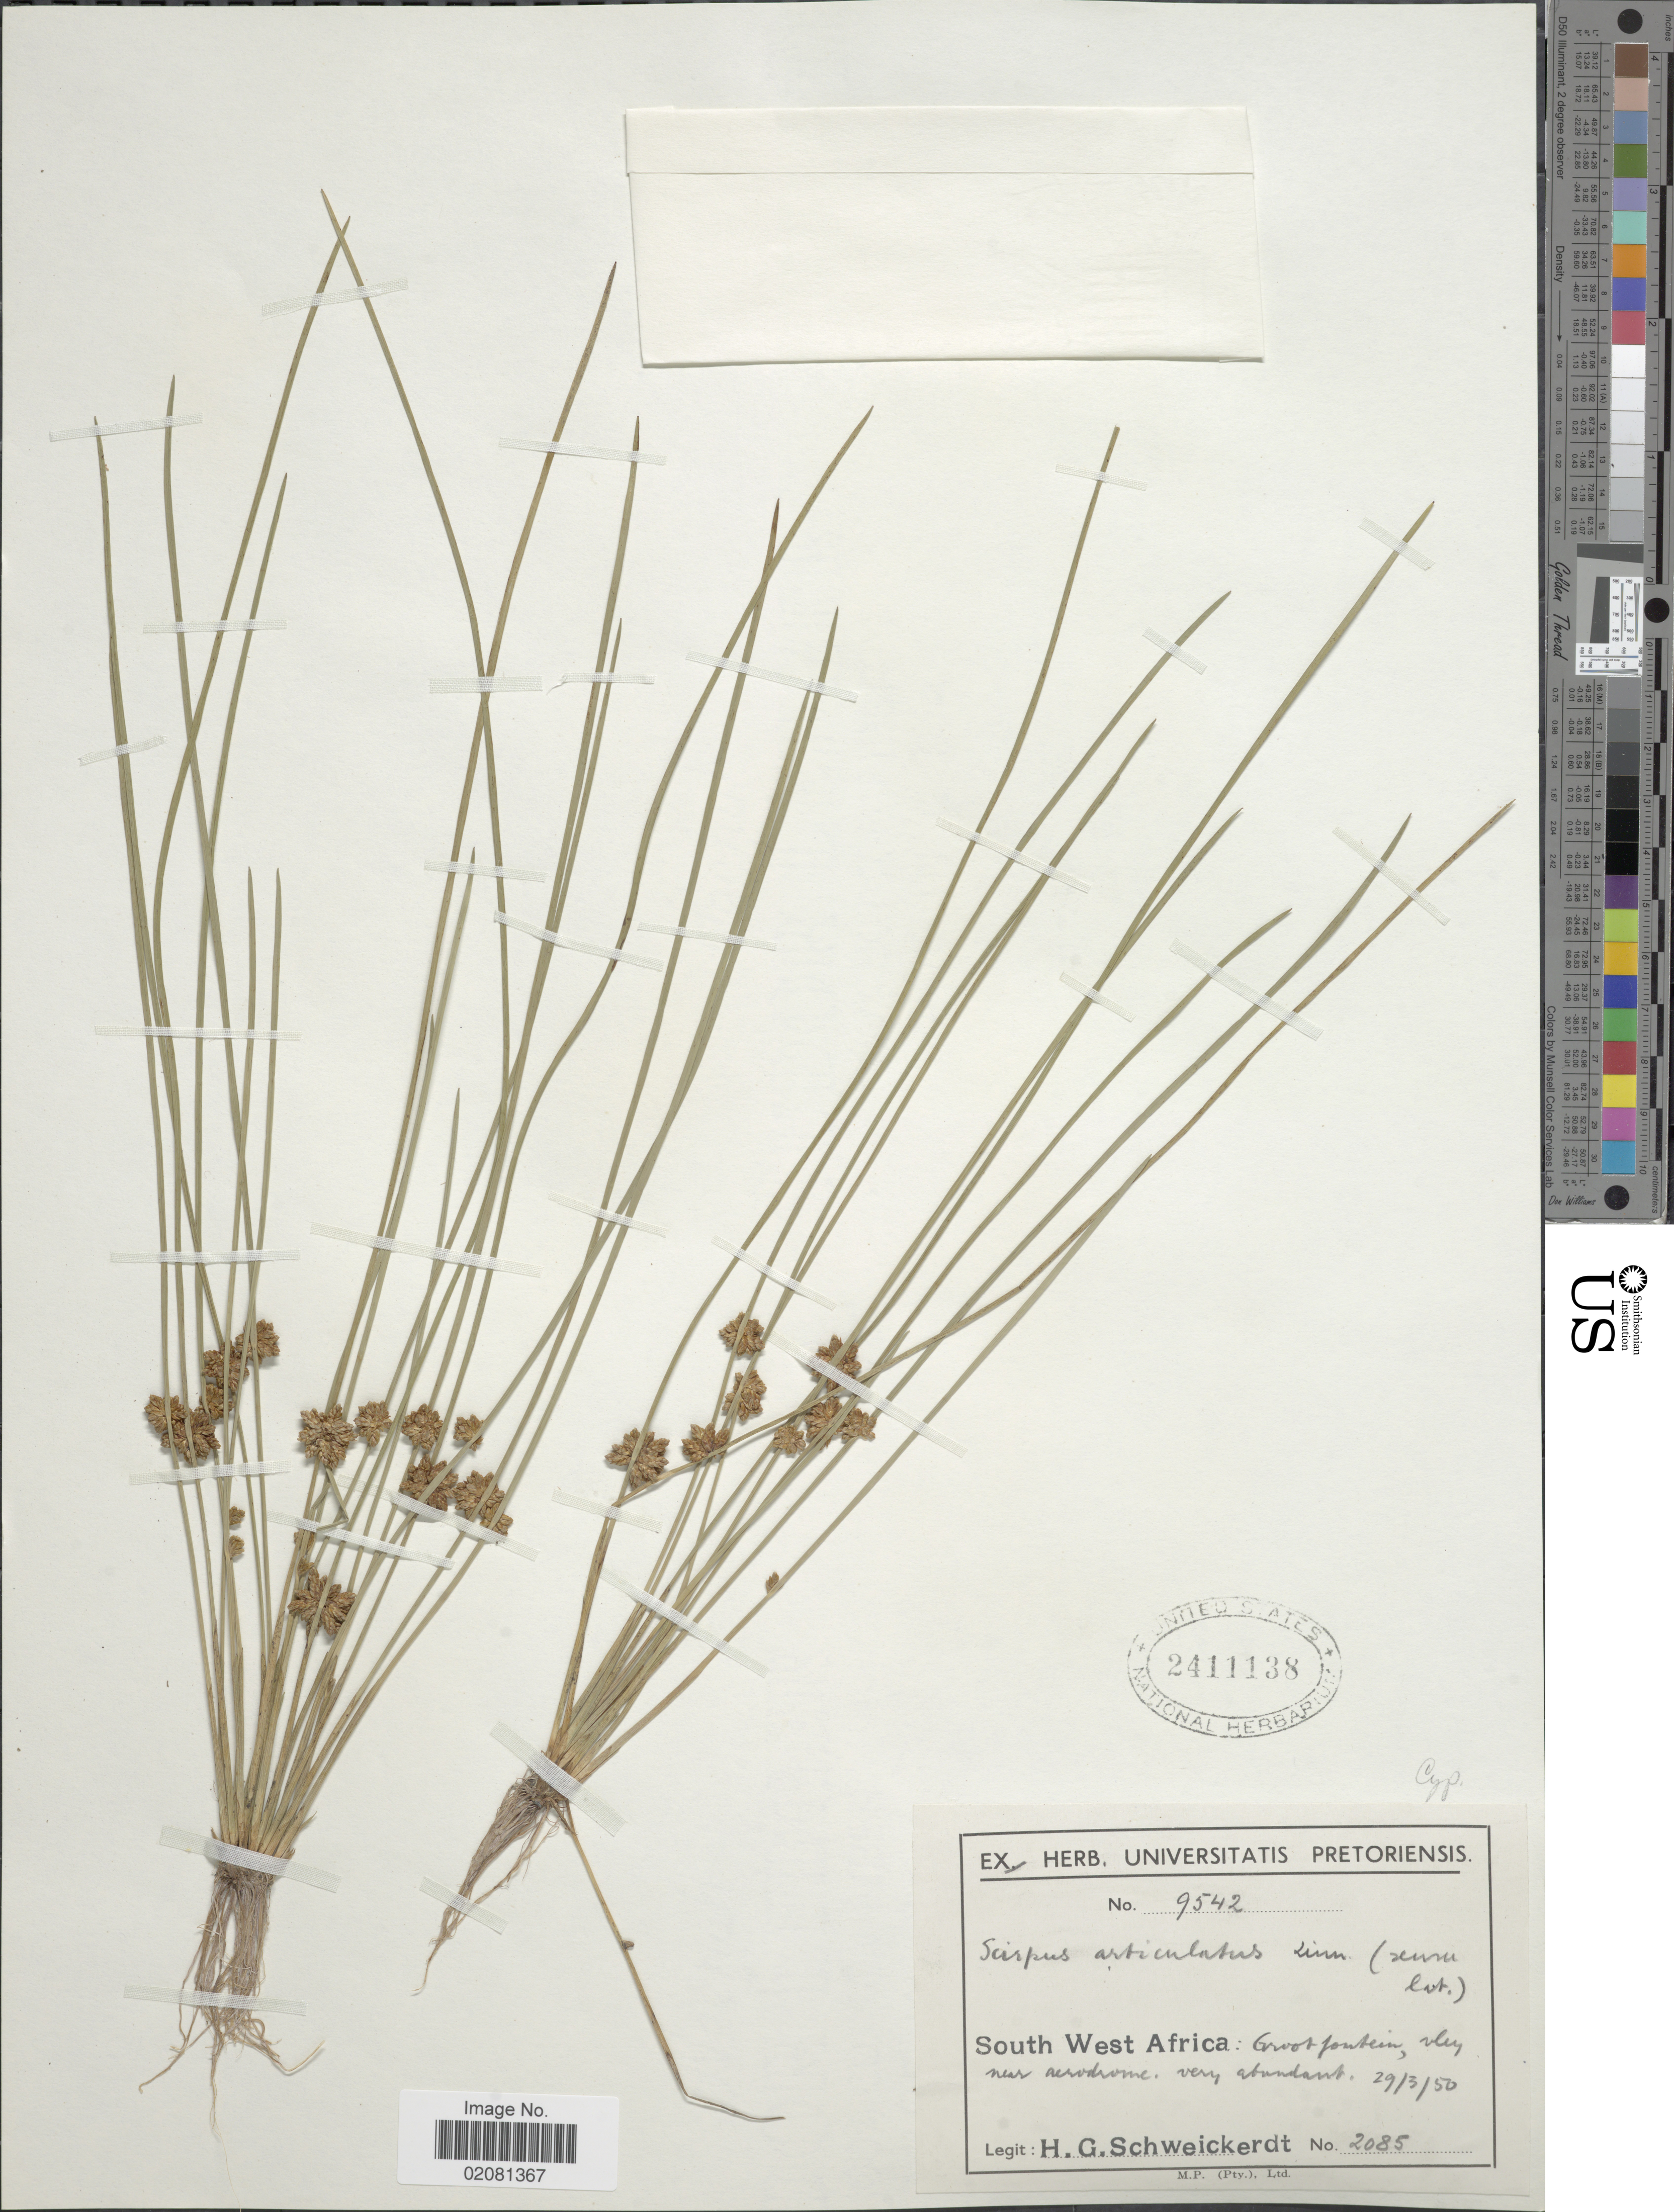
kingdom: Plantae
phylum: Tracheophyta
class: Liliopsida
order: Poales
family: Cyperaceae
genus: Schoenoplectus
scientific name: Schoenoplectus articulatus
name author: (L.) Palla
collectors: H. Schweickerdt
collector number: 2085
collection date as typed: Transcribed d/m/y: 29/3/50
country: Namibia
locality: South West Africa: Grootfontein, vley near aerodrome.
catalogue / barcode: US 2411138